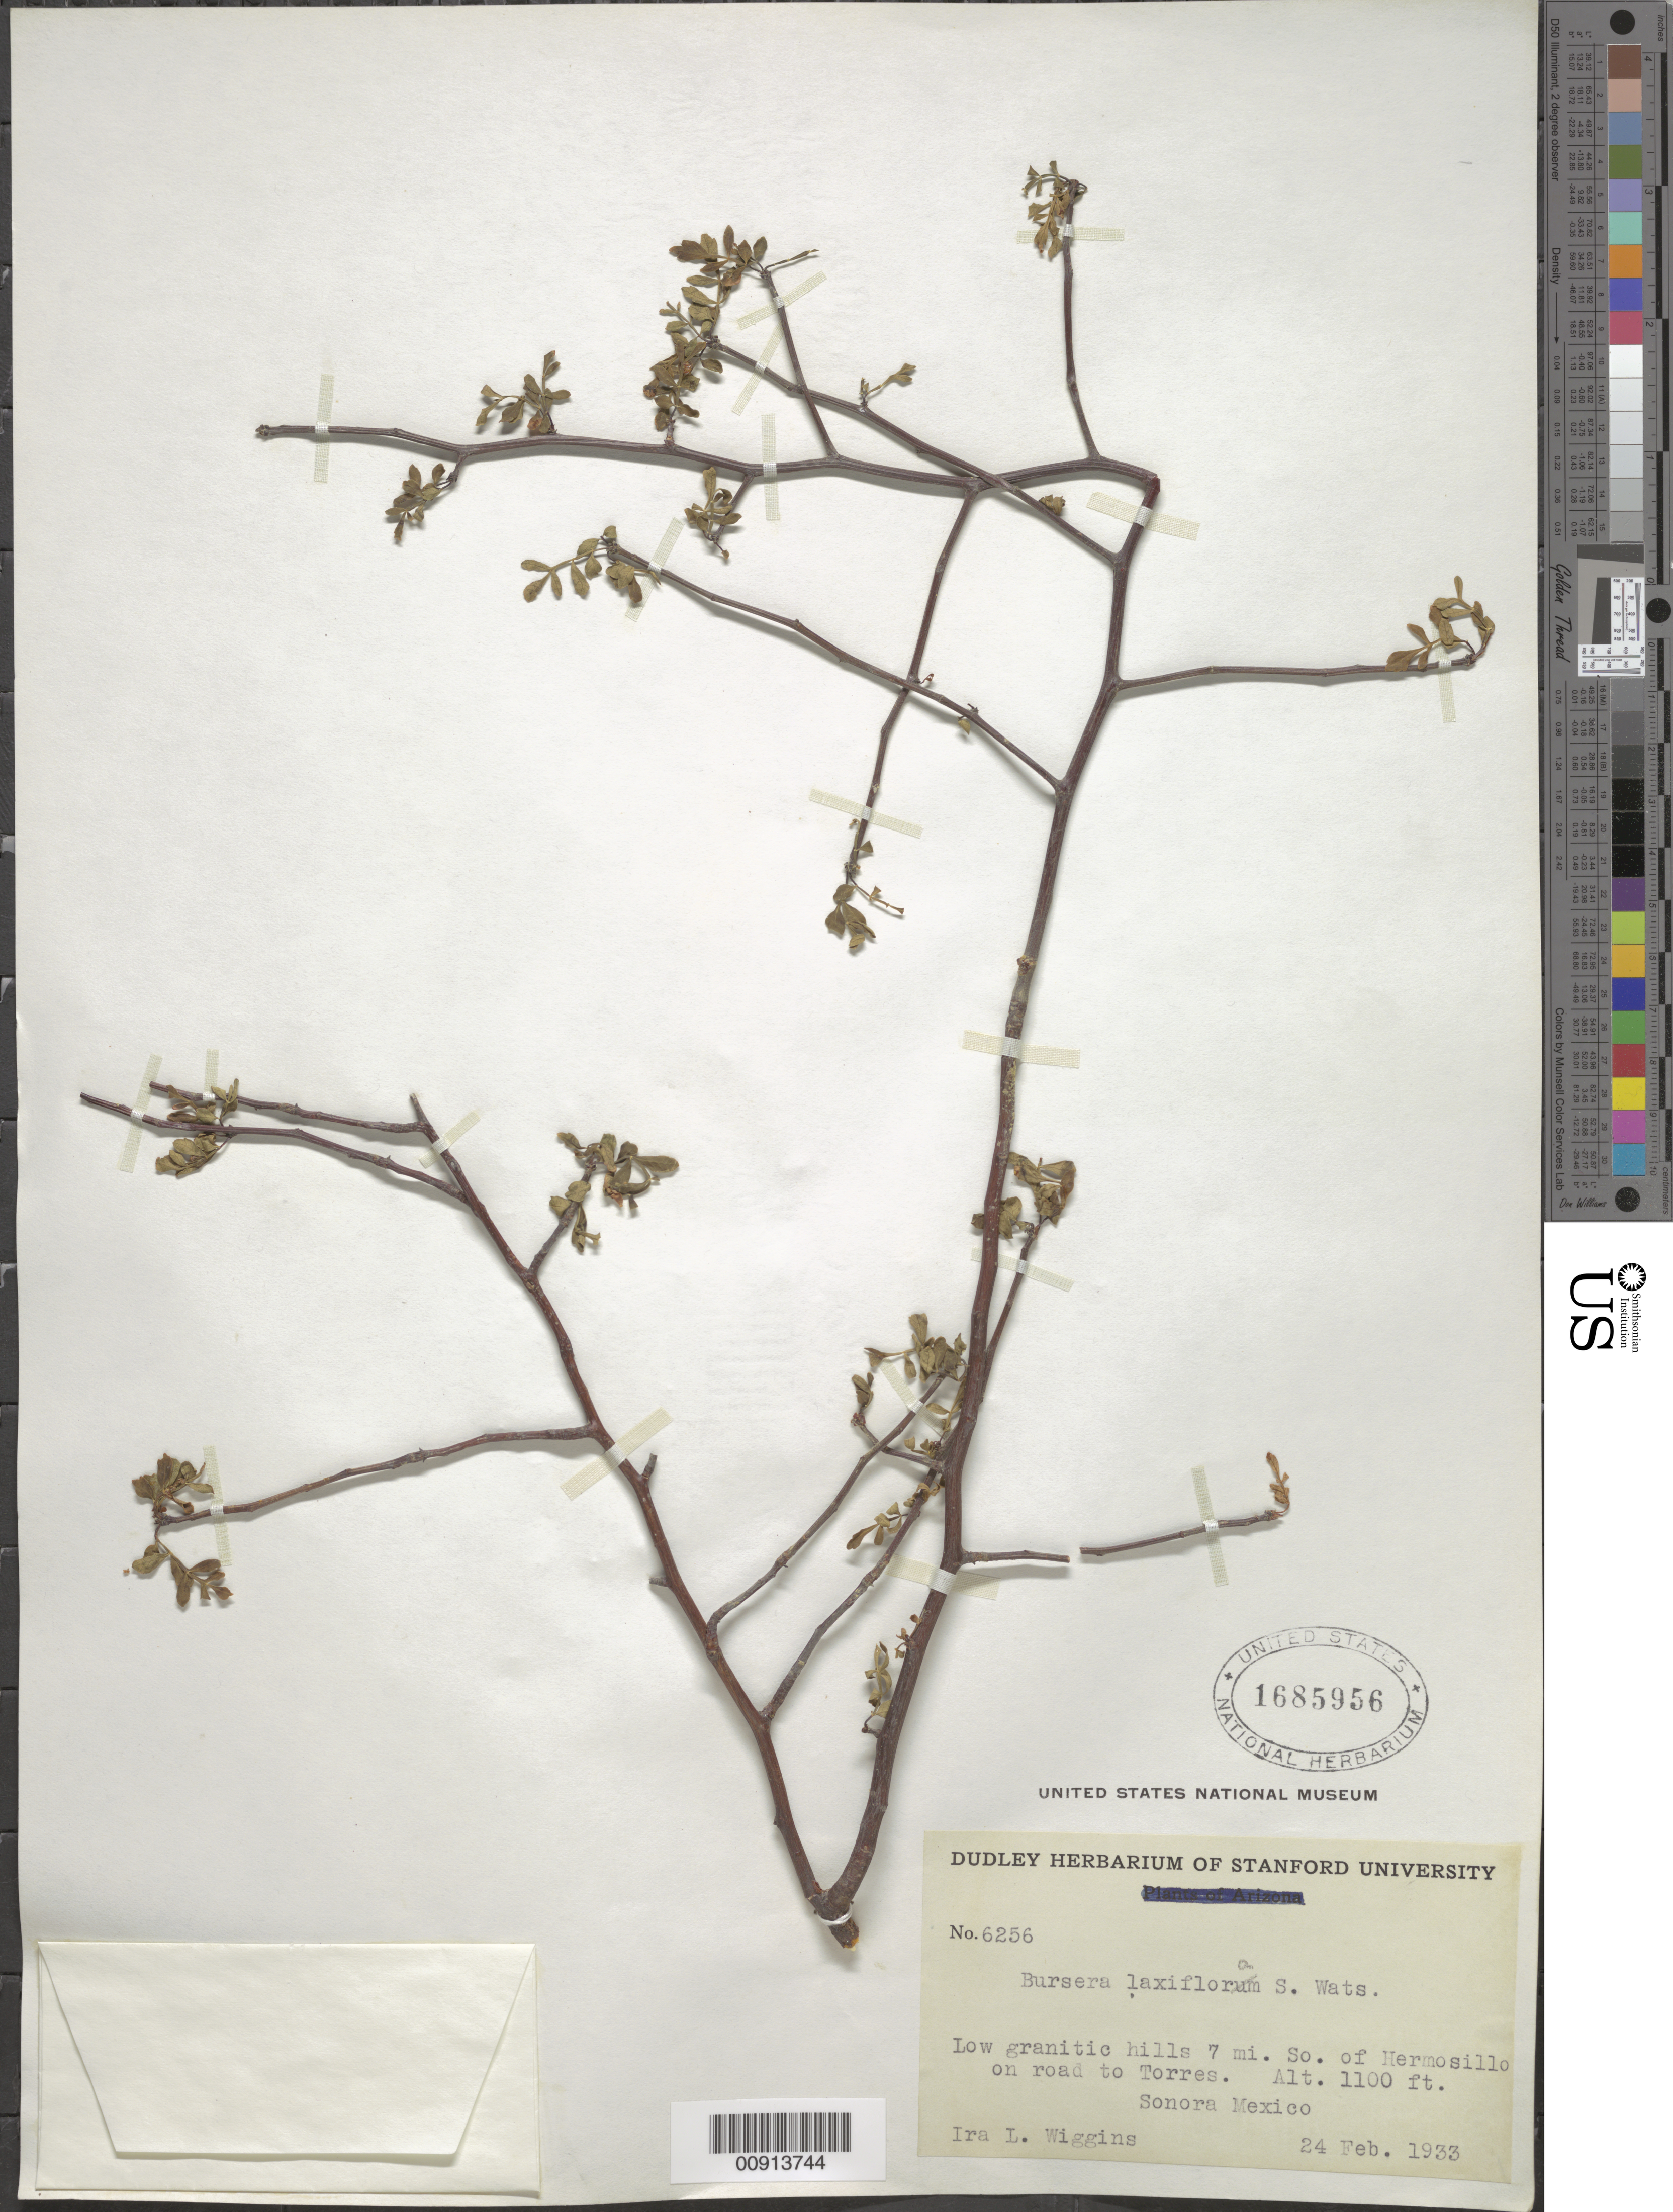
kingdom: Plantae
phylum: Tracheophyta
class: Magnoliopsida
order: Sapindales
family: Burseraceae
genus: Bursera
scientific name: Bursera laxiflora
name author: S. Watson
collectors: I. L. Wiggins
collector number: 6256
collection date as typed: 24 Feb 1933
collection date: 1933-02-24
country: Mexico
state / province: Sonora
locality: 7 mi. So. of Hermosillo on road to Torres. Sonora.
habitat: Low granitic hills.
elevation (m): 335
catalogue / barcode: US 1685956